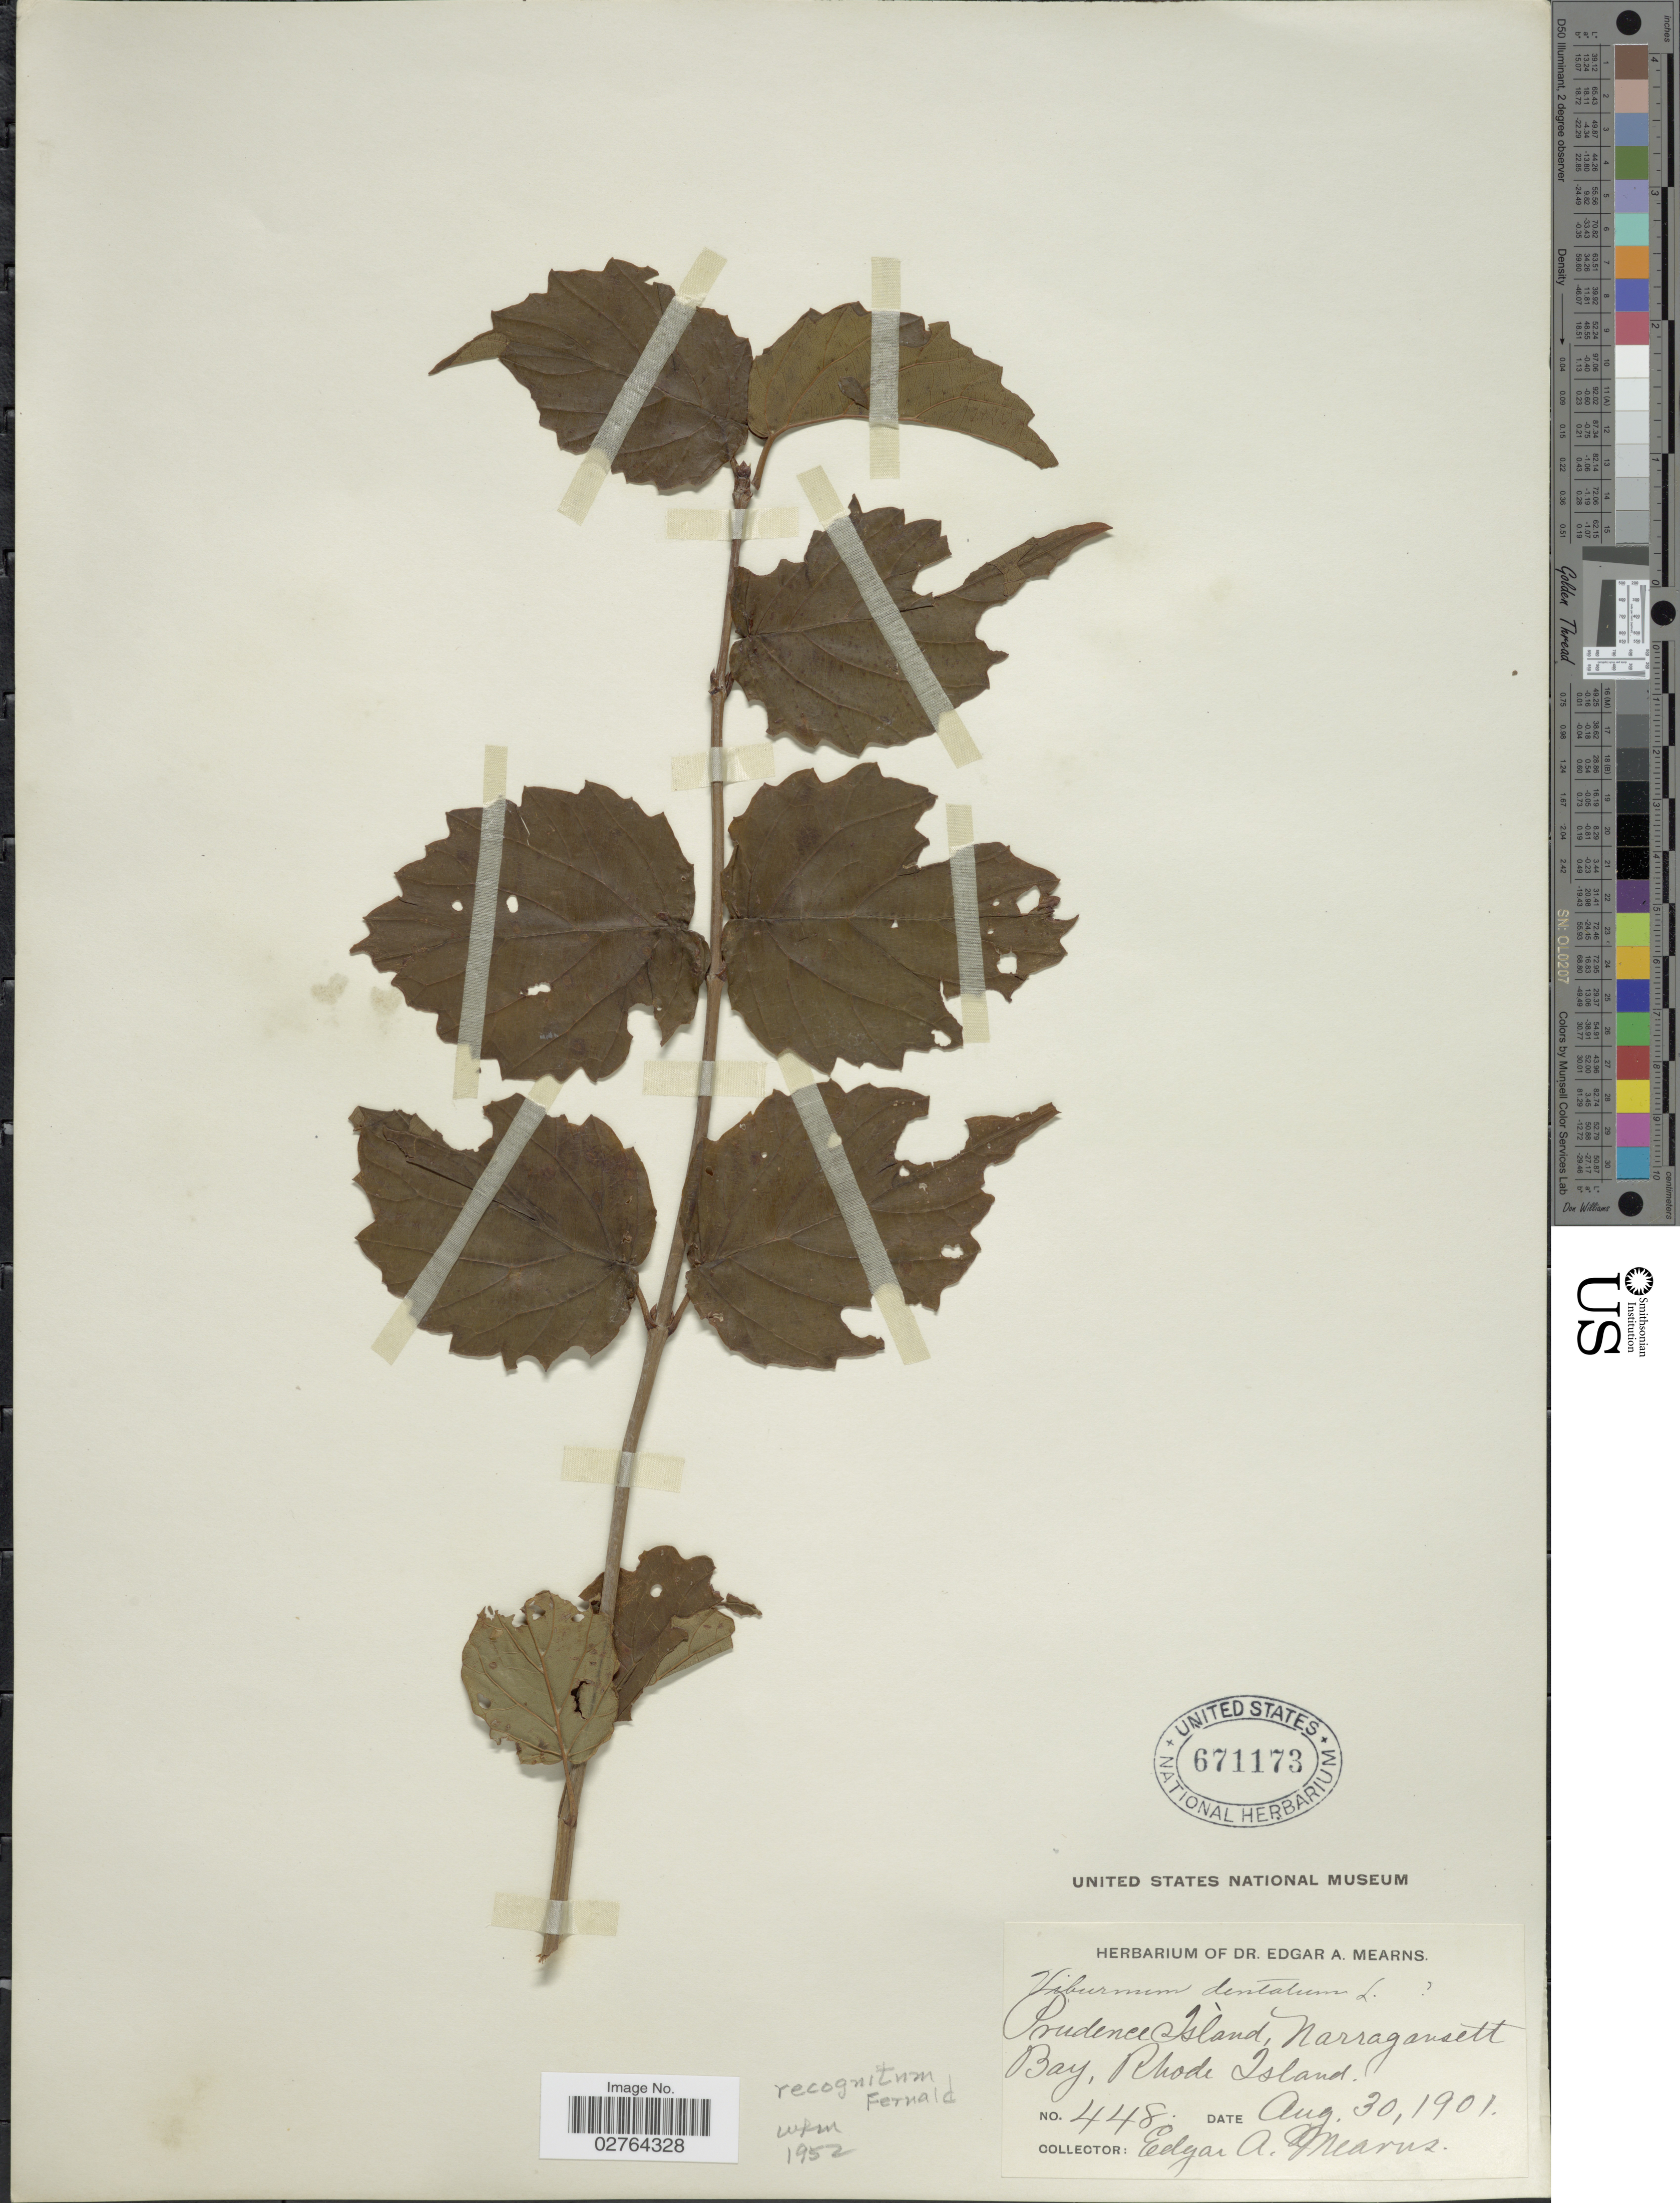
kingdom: Plantae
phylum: Tracheophyta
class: Magnoliopsida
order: Dipsacales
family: Viburnaceae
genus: Viburnum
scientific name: Viburnum recognitum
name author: Fernald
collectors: E. A. Mearns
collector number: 448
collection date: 1901-08-30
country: United States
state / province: Rhode Island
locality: Prudence Island, Narragansett Bay.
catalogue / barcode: US 671173